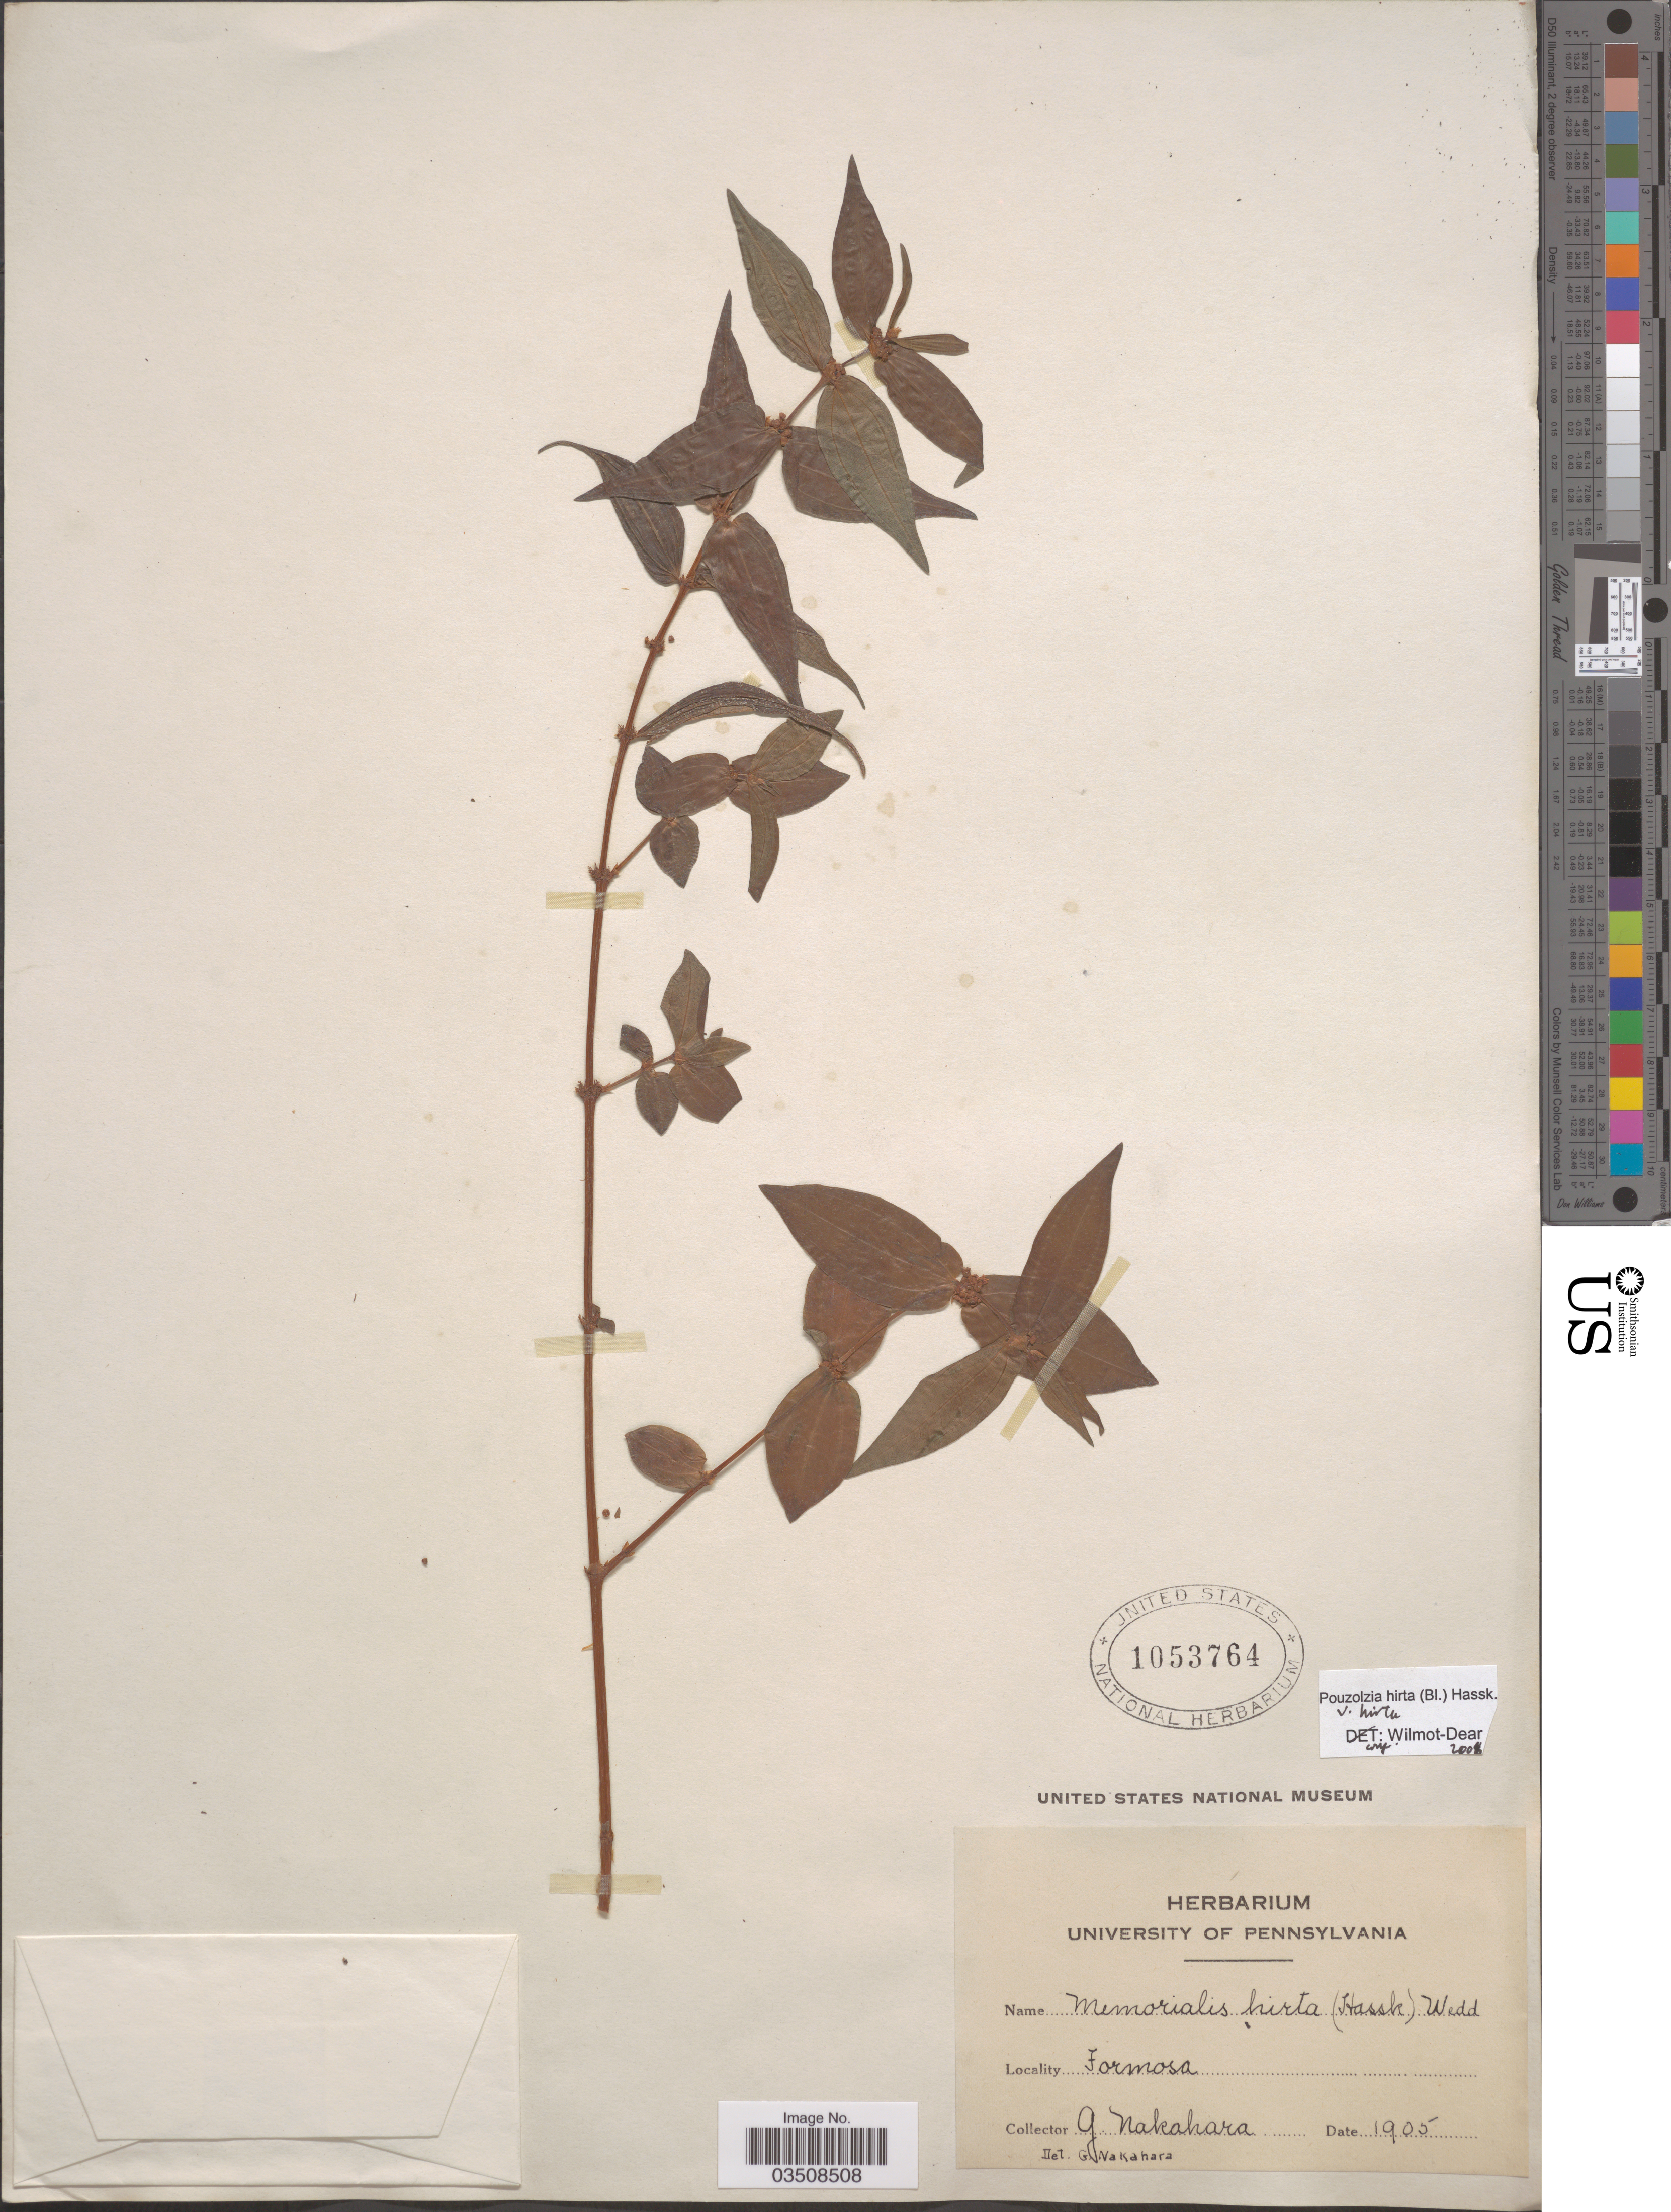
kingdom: Plantae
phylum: Tracheophyta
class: Magnoliopsida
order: Rosales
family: Urticaceae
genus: Gonostegia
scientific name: Gonostegia triandra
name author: (Blume) Miq.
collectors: G. Nakahara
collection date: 1905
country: Taiwan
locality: Formosa.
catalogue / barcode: US 1053764